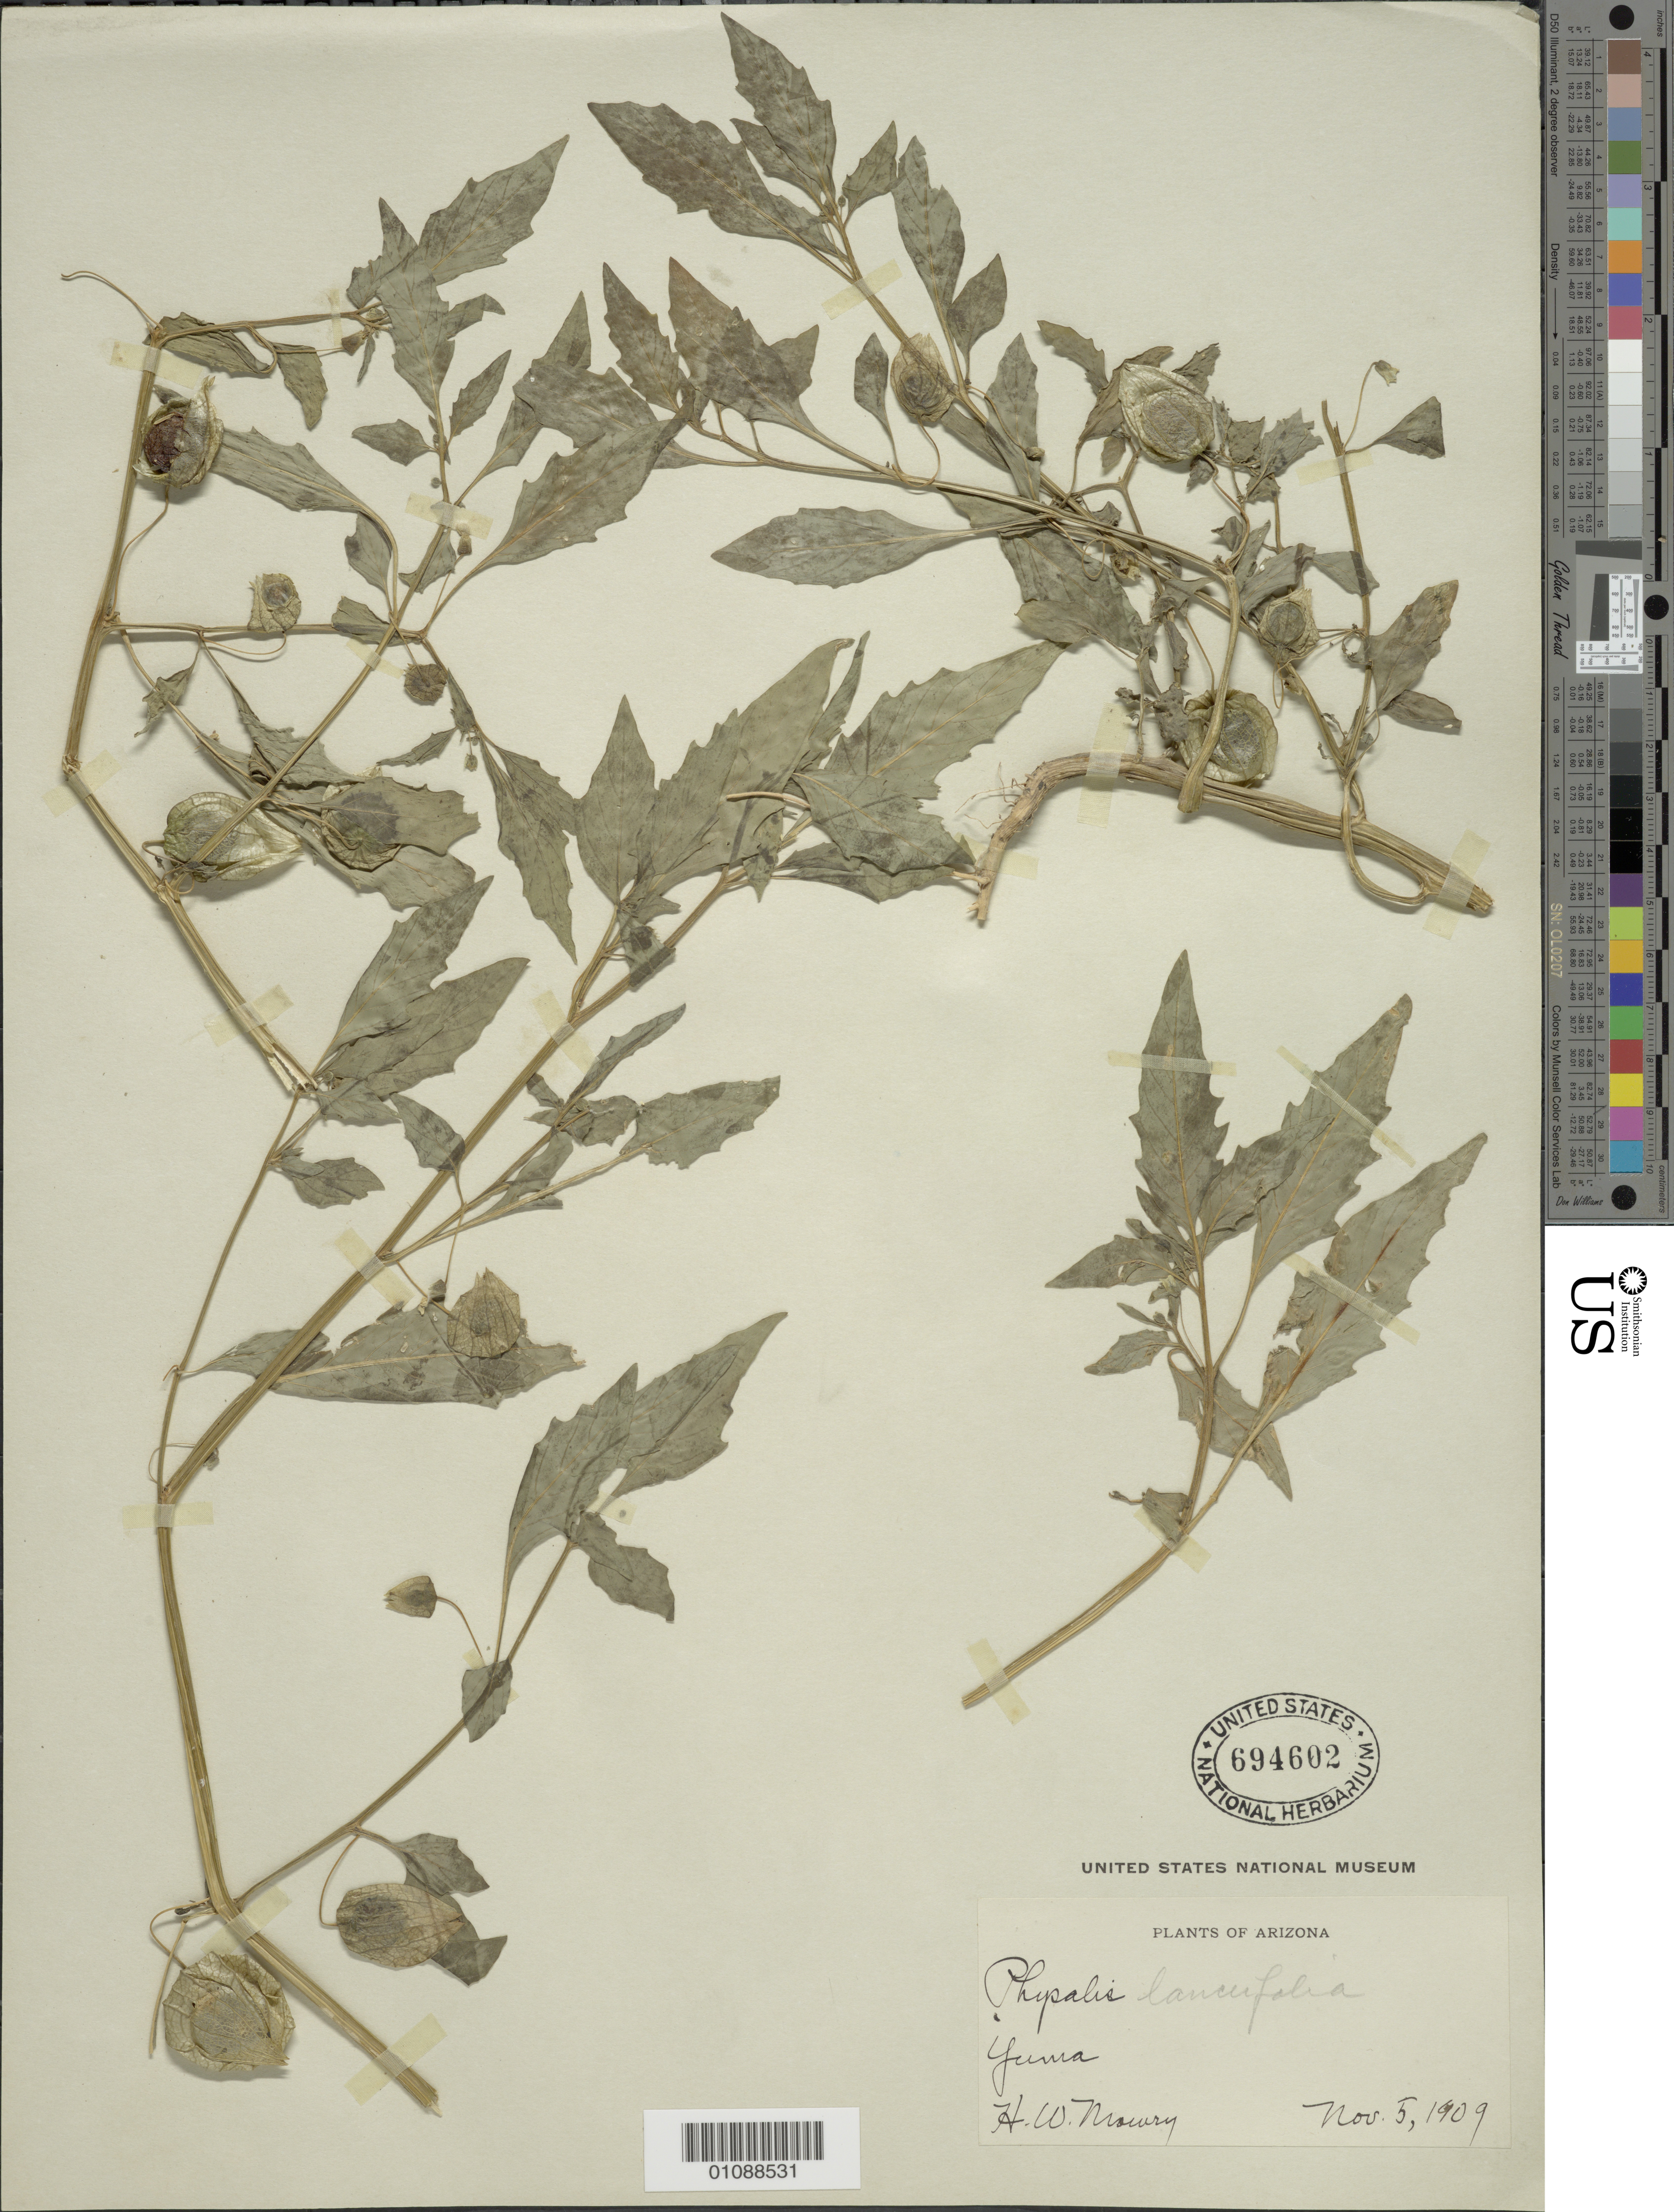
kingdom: Plantae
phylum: Tracheophyta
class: Magnoliopsida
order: Solanales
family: Solanaceae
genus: Physalis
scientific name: Physalis lanceifolia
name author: Nees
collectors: H. Mowry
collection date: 1909-11-05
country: United States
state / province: Arizona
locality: Yuma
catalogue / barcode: US 694602